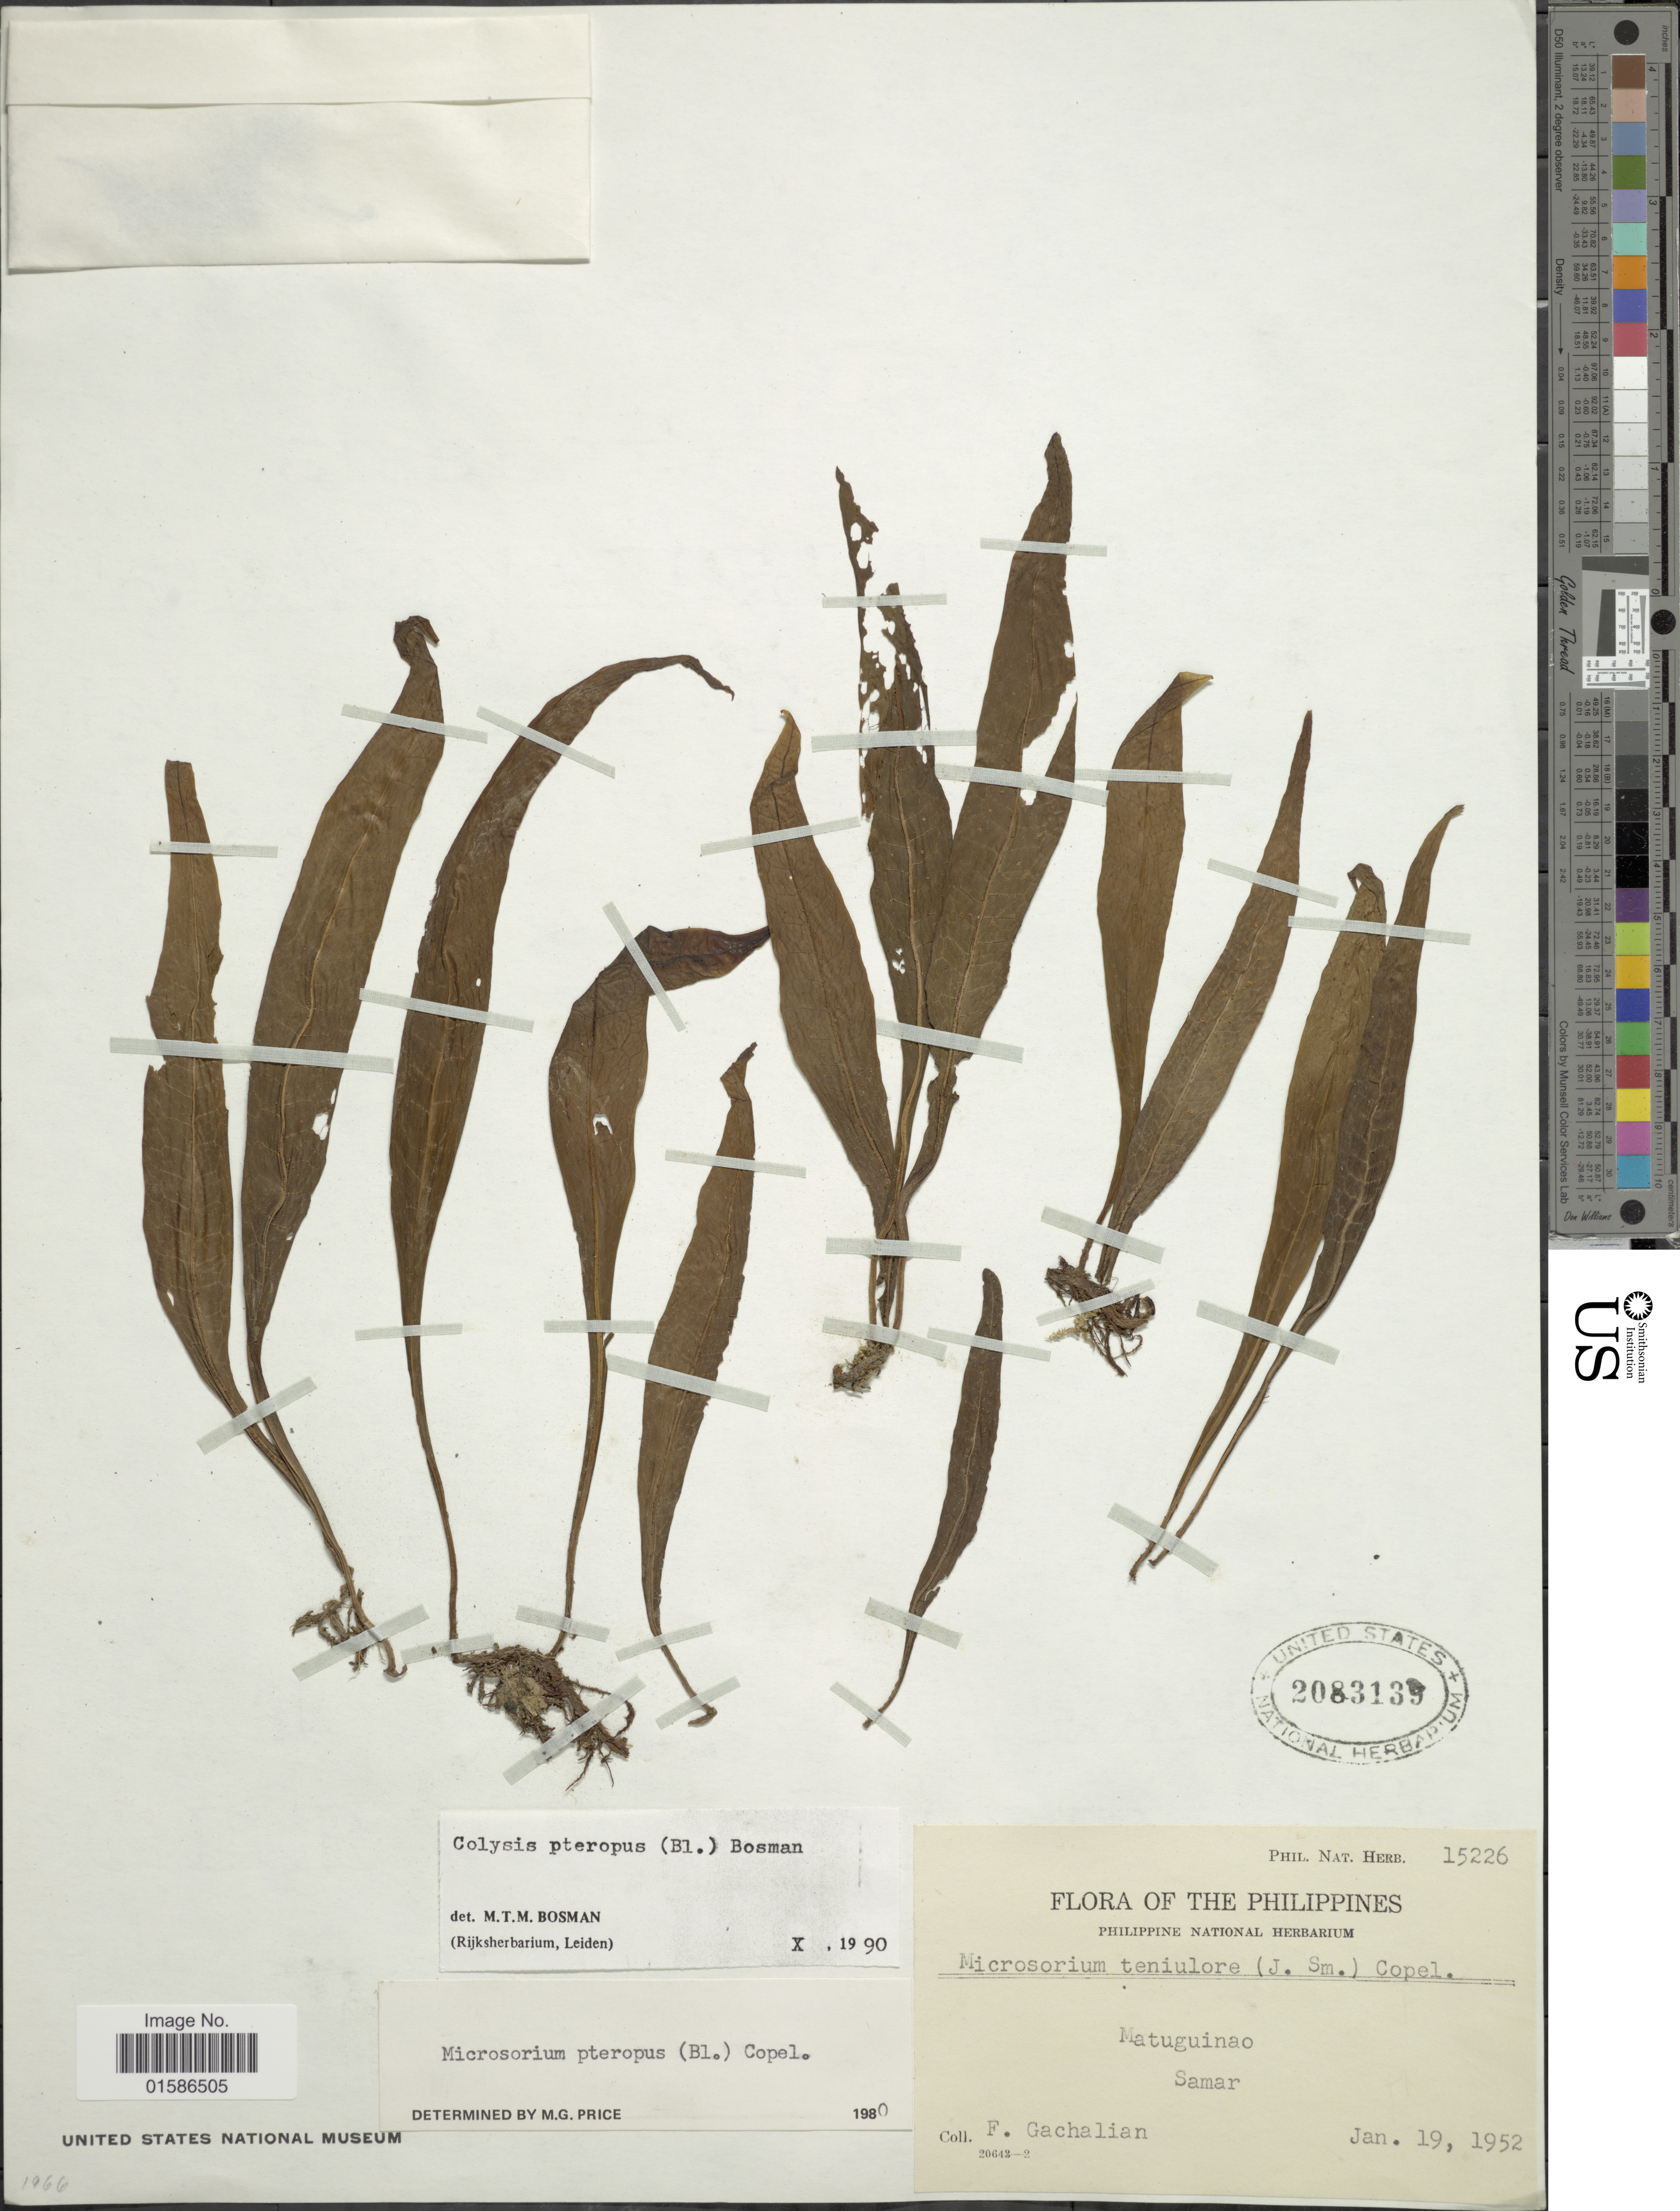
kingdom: Plantae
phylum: Tracheophyta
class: Polypodiopsida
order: Polypodiales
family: Polypodiaceae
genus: Microsorum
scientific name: Microsorum pteropus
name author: (Blume) Copel.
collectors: F. Gachalian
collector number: Phil. Nat. Herb 15226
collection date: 1952-01-19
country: Philippines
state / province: Eastern Visayas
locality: Matuguinao, Samar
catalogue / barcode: US 2083139